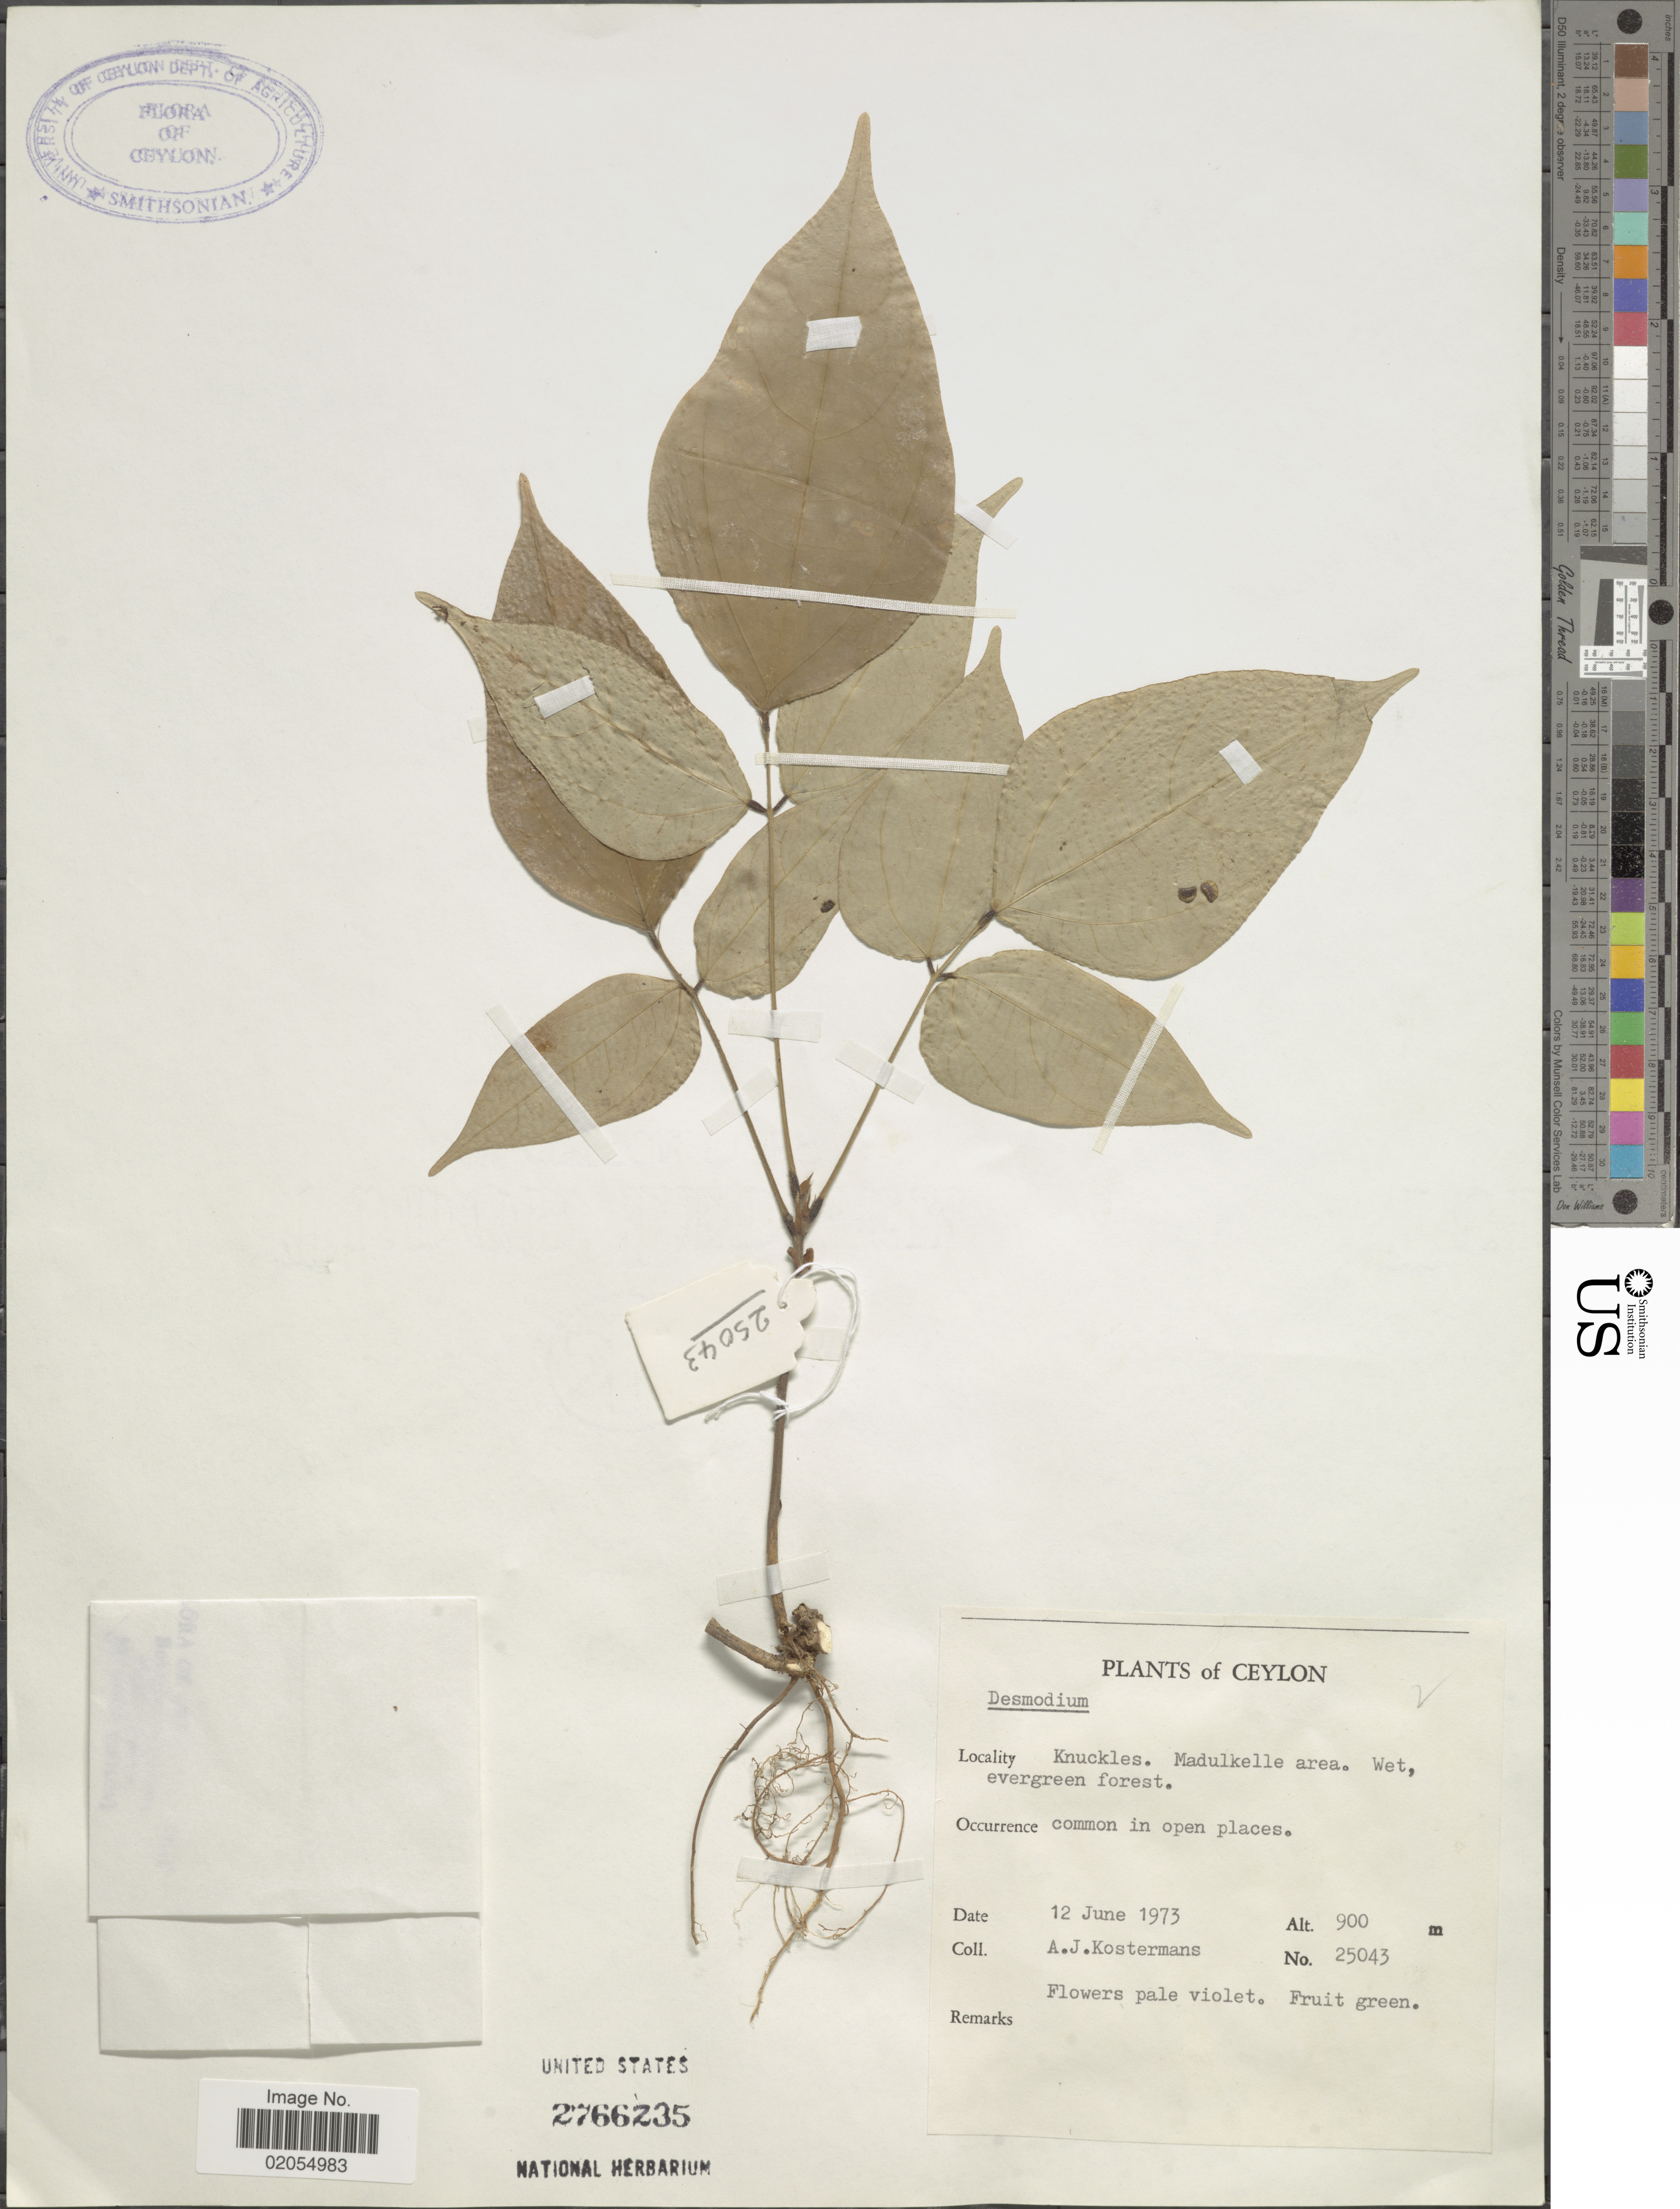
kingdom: Plantae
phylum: Tracheophyta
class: Magnoliopsida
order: Fabales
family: Fabaceae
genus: Desmodium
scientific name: Desmodium sp.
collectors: A. J. G. Kostermans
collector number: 25043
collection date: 1973-06-12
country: Sri Lanka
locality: Ceylon. Knuckles. Madulkelle area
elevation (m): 900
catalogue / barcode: US 2766235